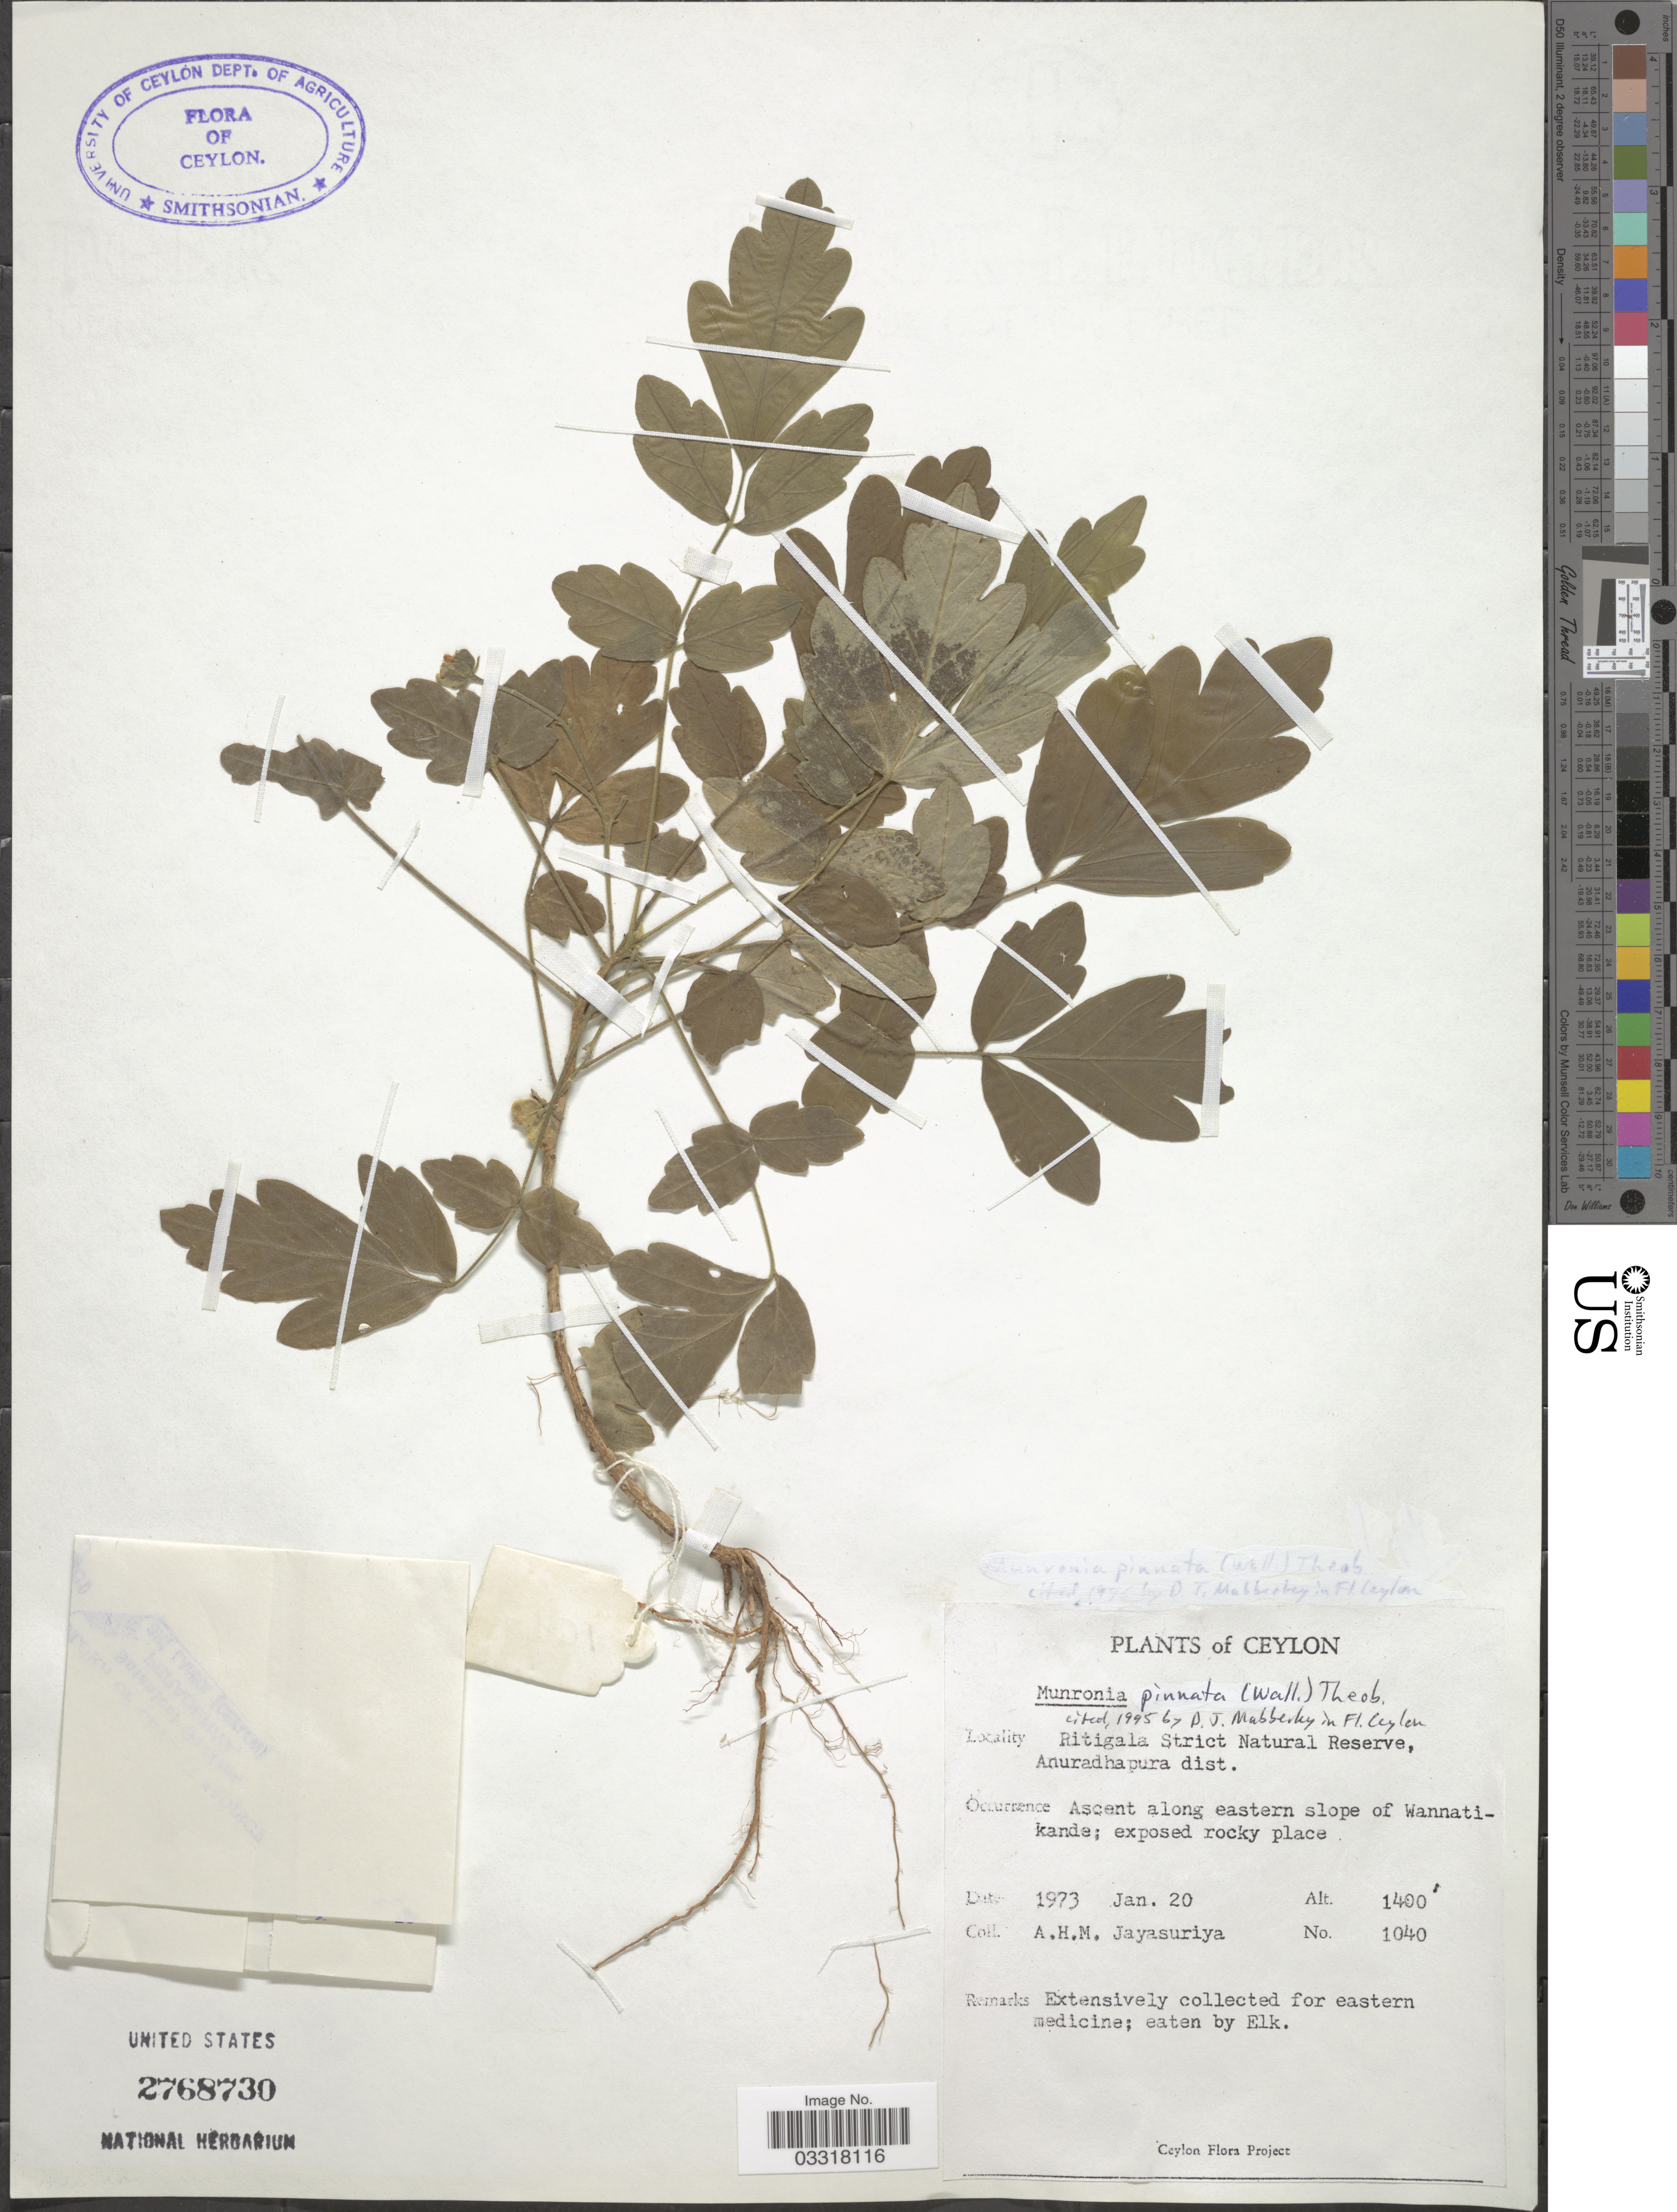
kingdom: Plantae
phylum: Tracheophyta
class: Magnoliopsida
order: Sapindales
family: Meliaceae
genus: Munronia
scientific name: Munronia pinnata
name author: (Wall.) Theobald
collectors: A. H. Jayasuriya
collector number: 1040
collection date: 1973-01-20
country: Sri Lanka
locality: Ceylon. Ritigala Strict Natural Reserve, Anuradhapura dist. Ascent along eastern slope of Wannatikande.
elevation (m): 427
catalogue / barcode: US 2768730